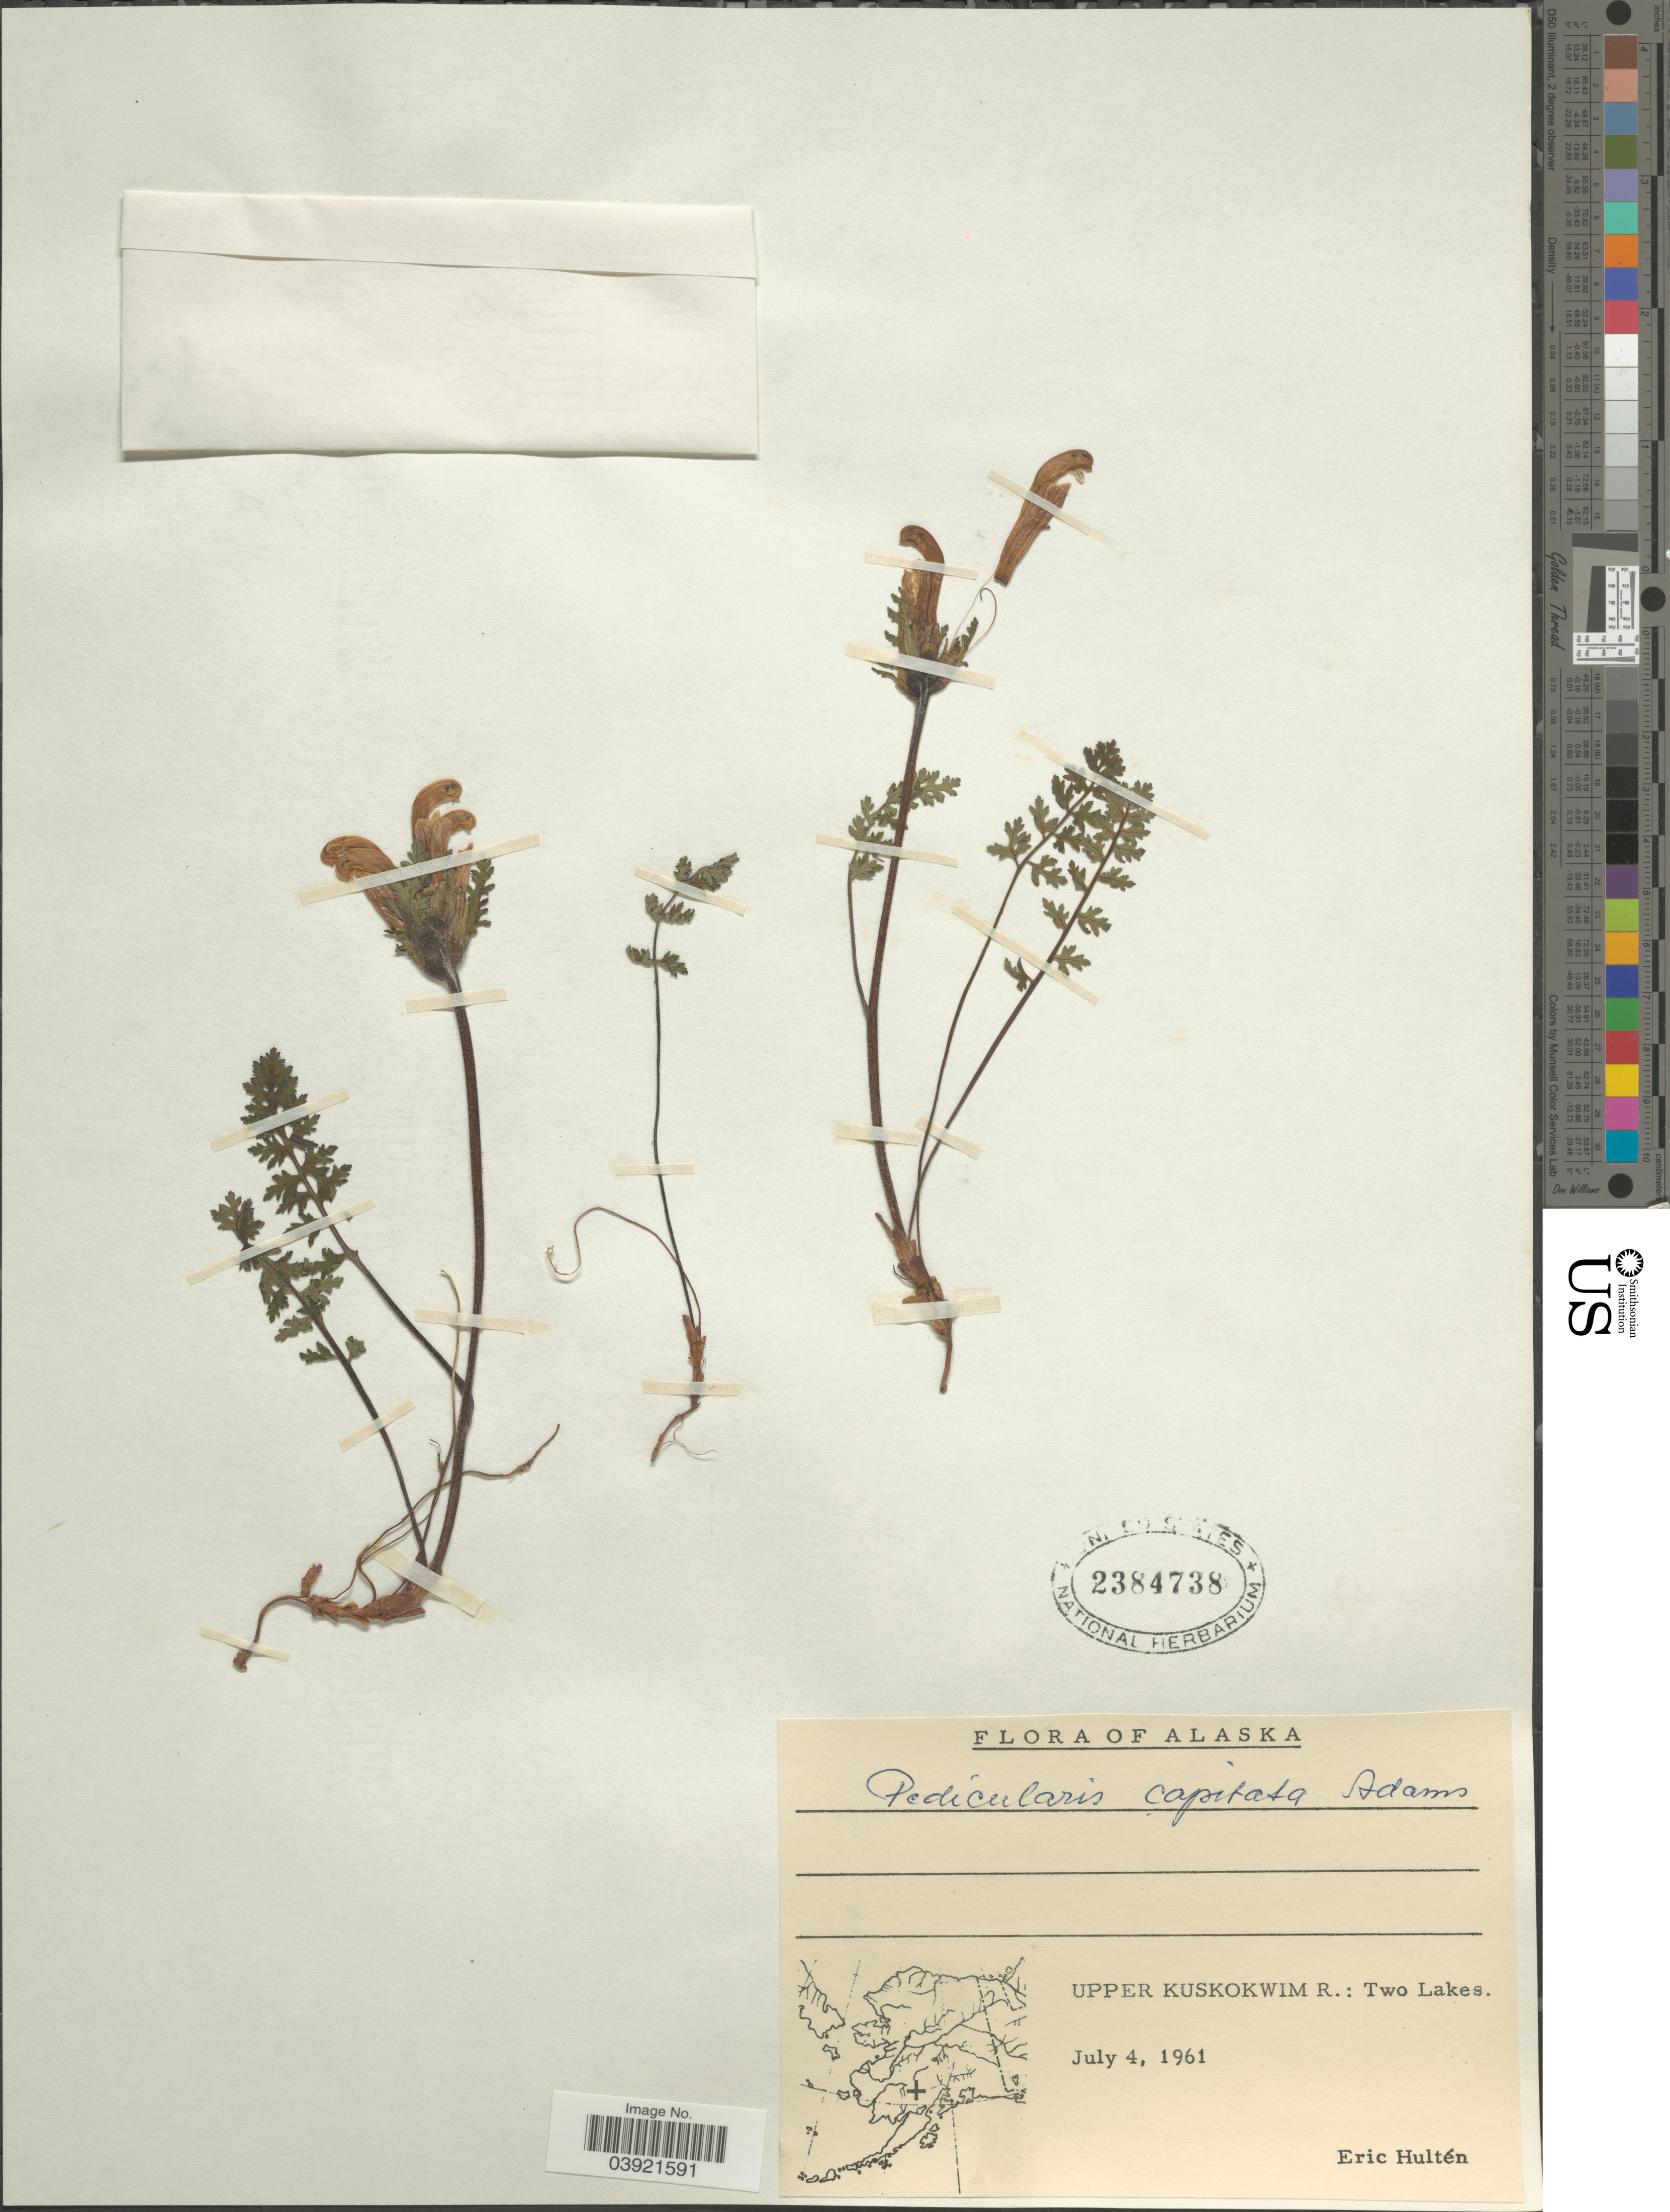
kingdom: Plantae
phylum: Tracheophyta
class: Magnoliopsida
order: Lamiales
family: Orobanchaceae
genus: Pedicularis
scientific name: Pedicularis capitata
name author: Adams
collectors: E. G. Hultén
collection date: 1961-07-04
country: United States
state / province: Alaska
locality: Upper Kuskokwim R.: Two Lakes.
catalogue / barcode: US 2384738